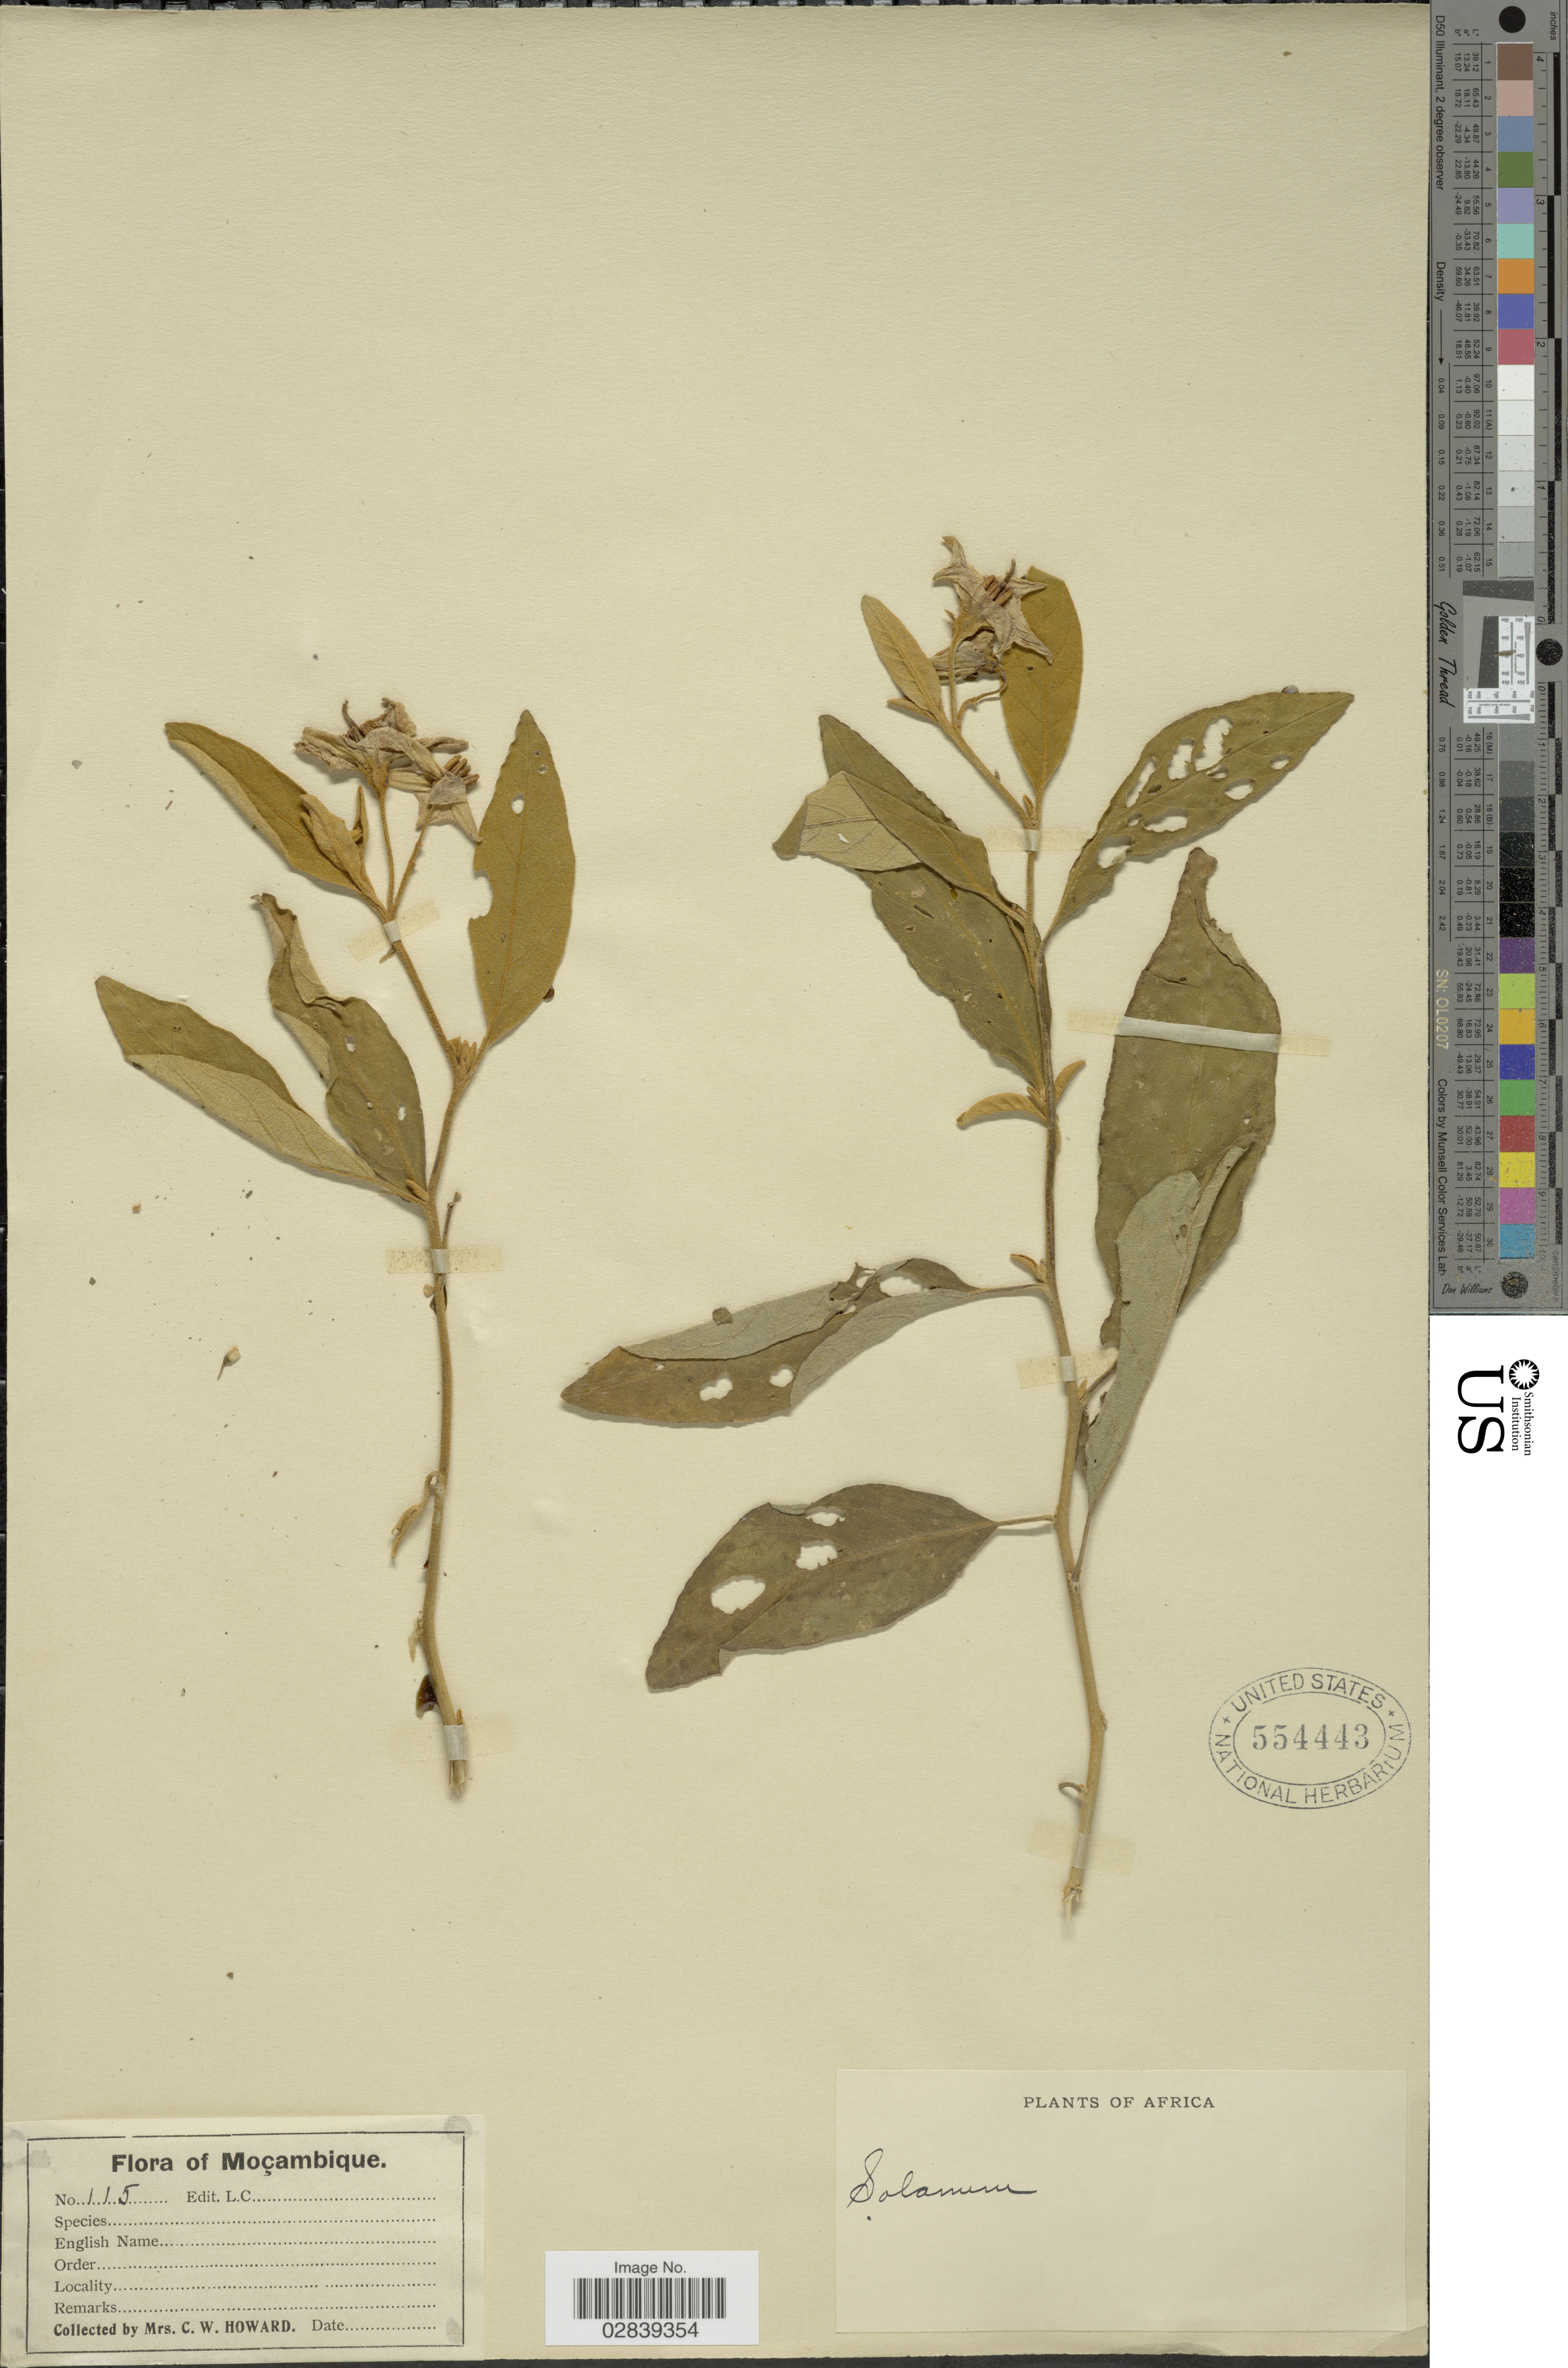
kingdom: Plantae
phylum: Tracheophyta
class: Magnoliopsida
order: Solanales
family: Solanaceae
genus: Solanum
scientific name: Solanum sp.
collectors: C. W. Howard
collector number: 115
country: Mozambique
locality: Moçambique.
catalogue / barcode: US 554443